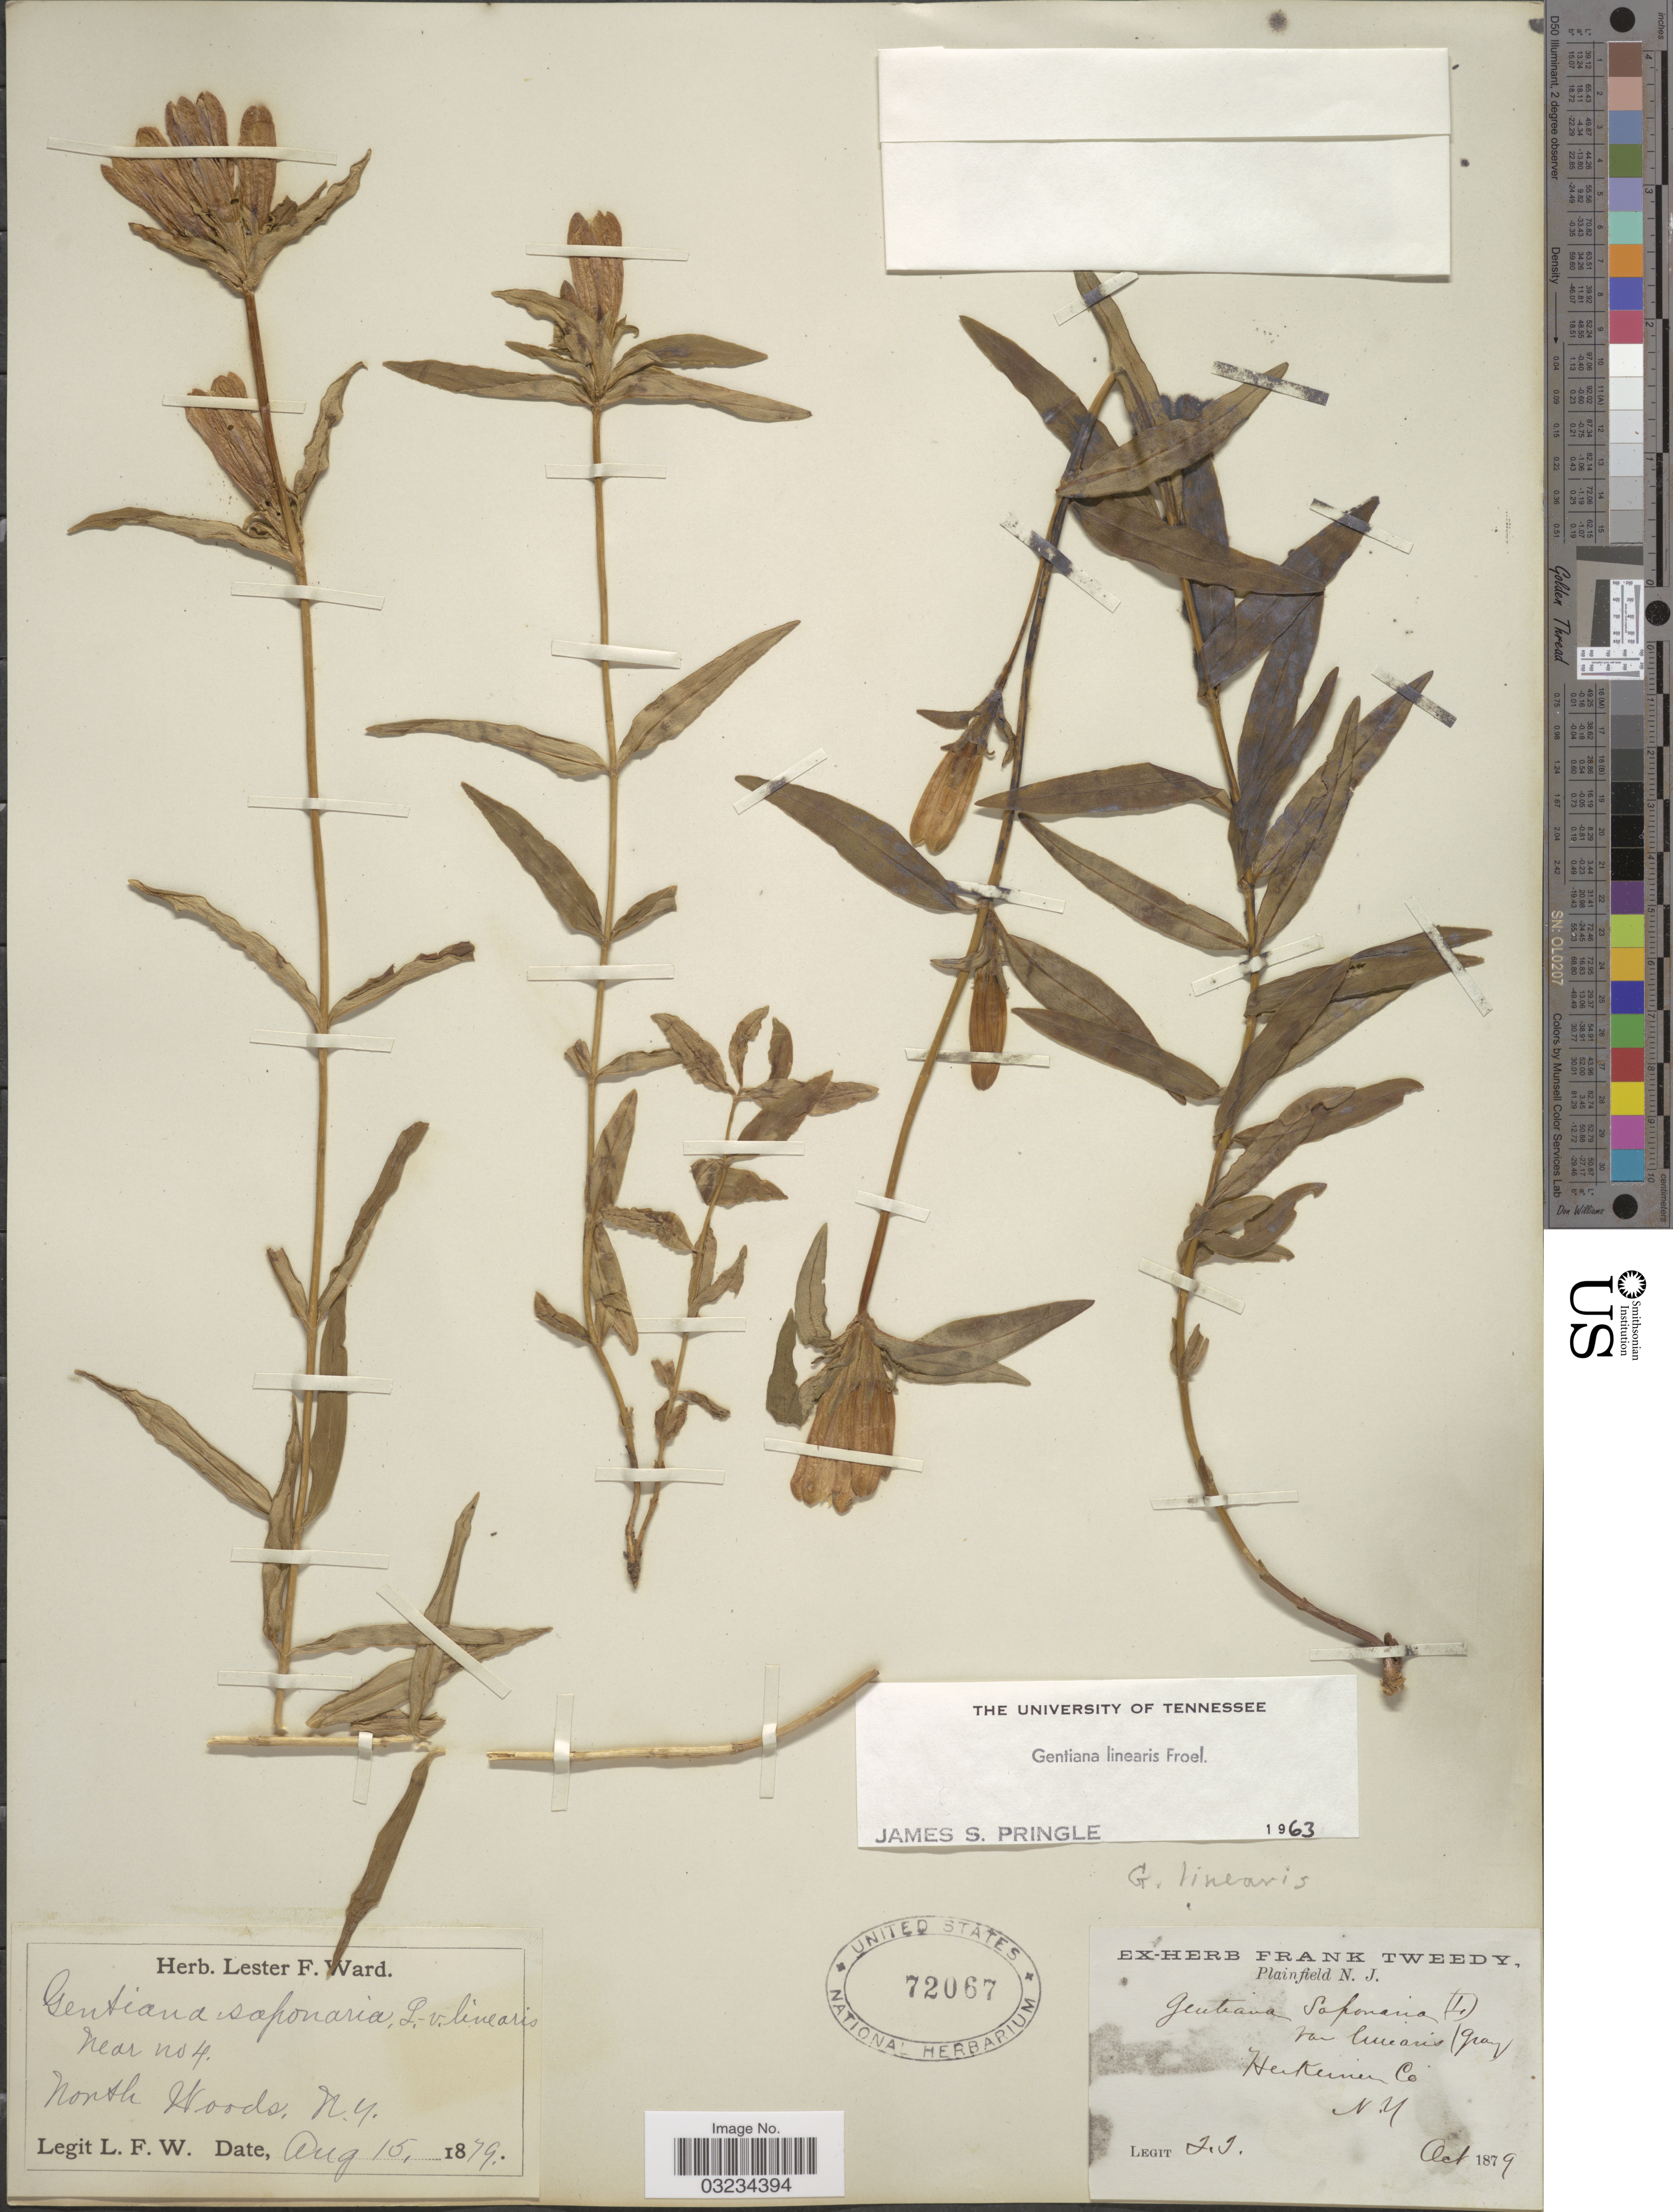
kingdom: Plantae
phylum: Tracheophyta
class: Magnoliopsida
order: Gentianales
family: Gentianaceae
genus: Gentiana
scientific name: Gentiana linearis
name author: Froel.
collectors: F. Tweedy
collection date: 1879-10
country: United States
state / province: New York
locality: Herkimer Co.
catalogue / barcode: US 72067-2